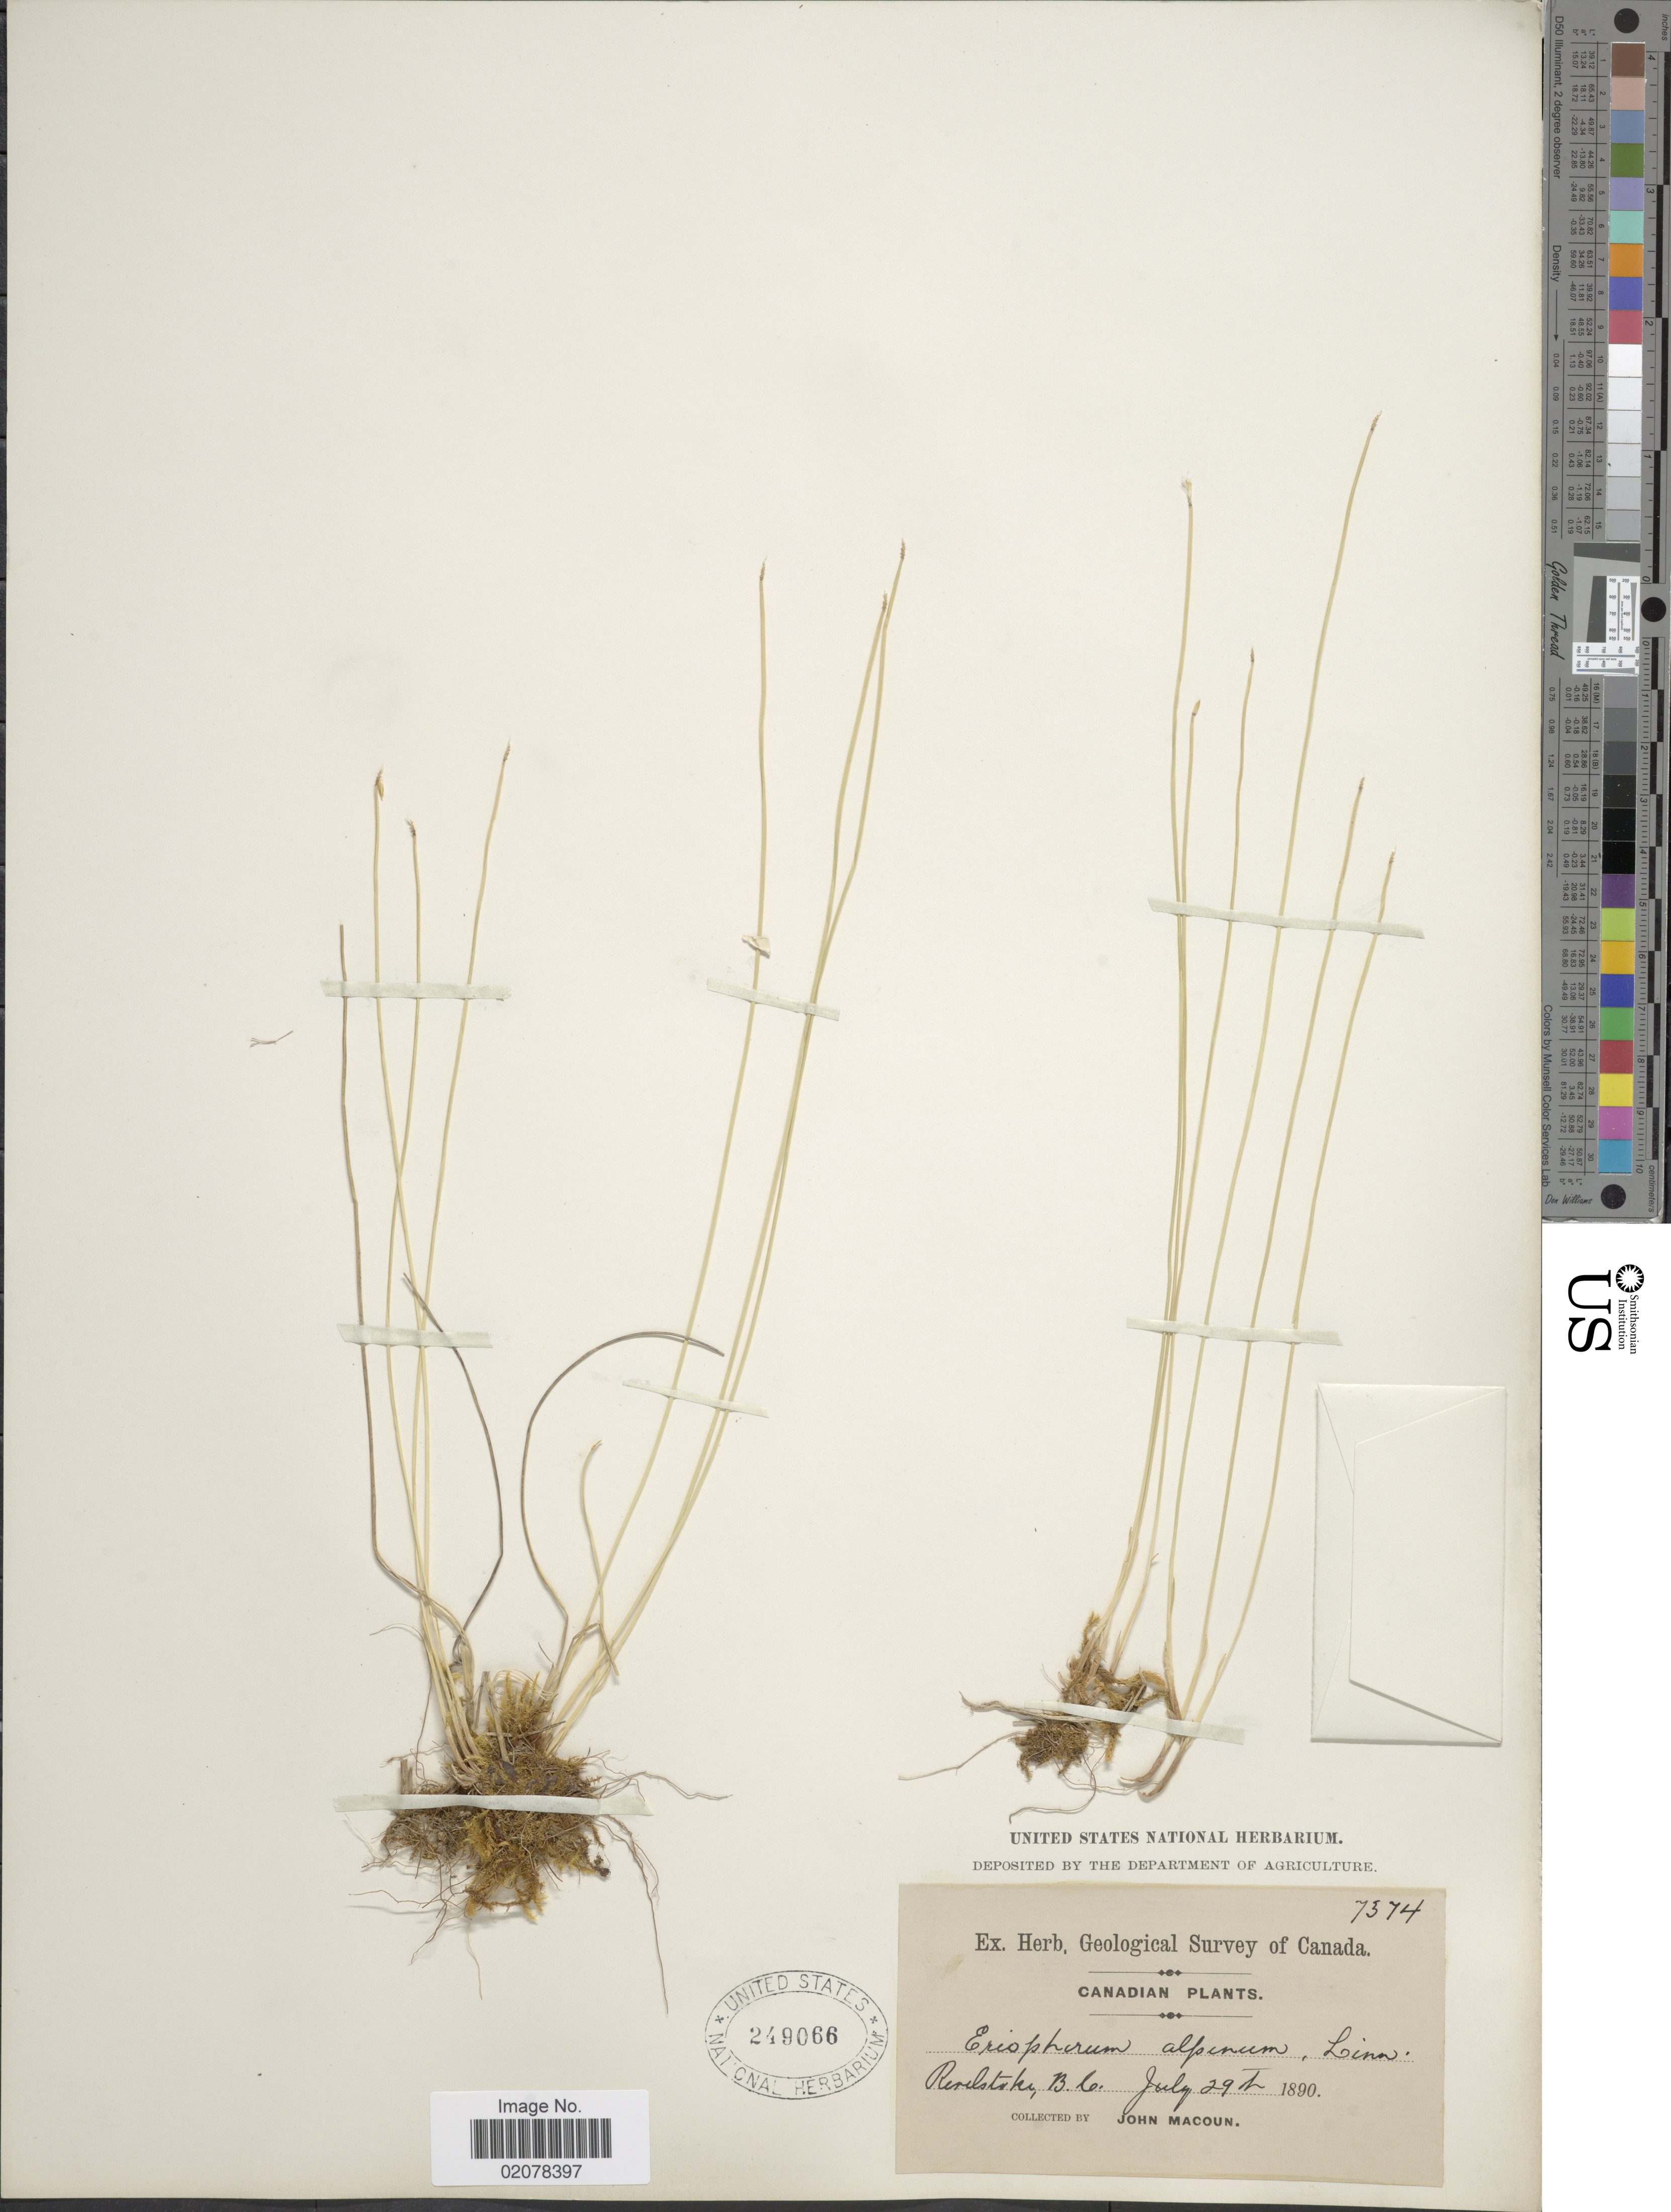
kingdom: Plantae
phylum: Tracheophyta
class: Liliopsida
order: Poales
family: Cyperaceae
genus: Trichophorum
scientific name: Trichophorum alpinum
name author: (L.) Pers.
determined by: Strong, M. T., (US), Smithsonian Institution - National Museum of Natural History (UNITED STATES)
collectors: J. Macoun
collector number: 7574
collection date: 1890-07-29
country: Canada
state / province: British Columbia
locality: Revelstoke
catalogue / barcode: US 249066